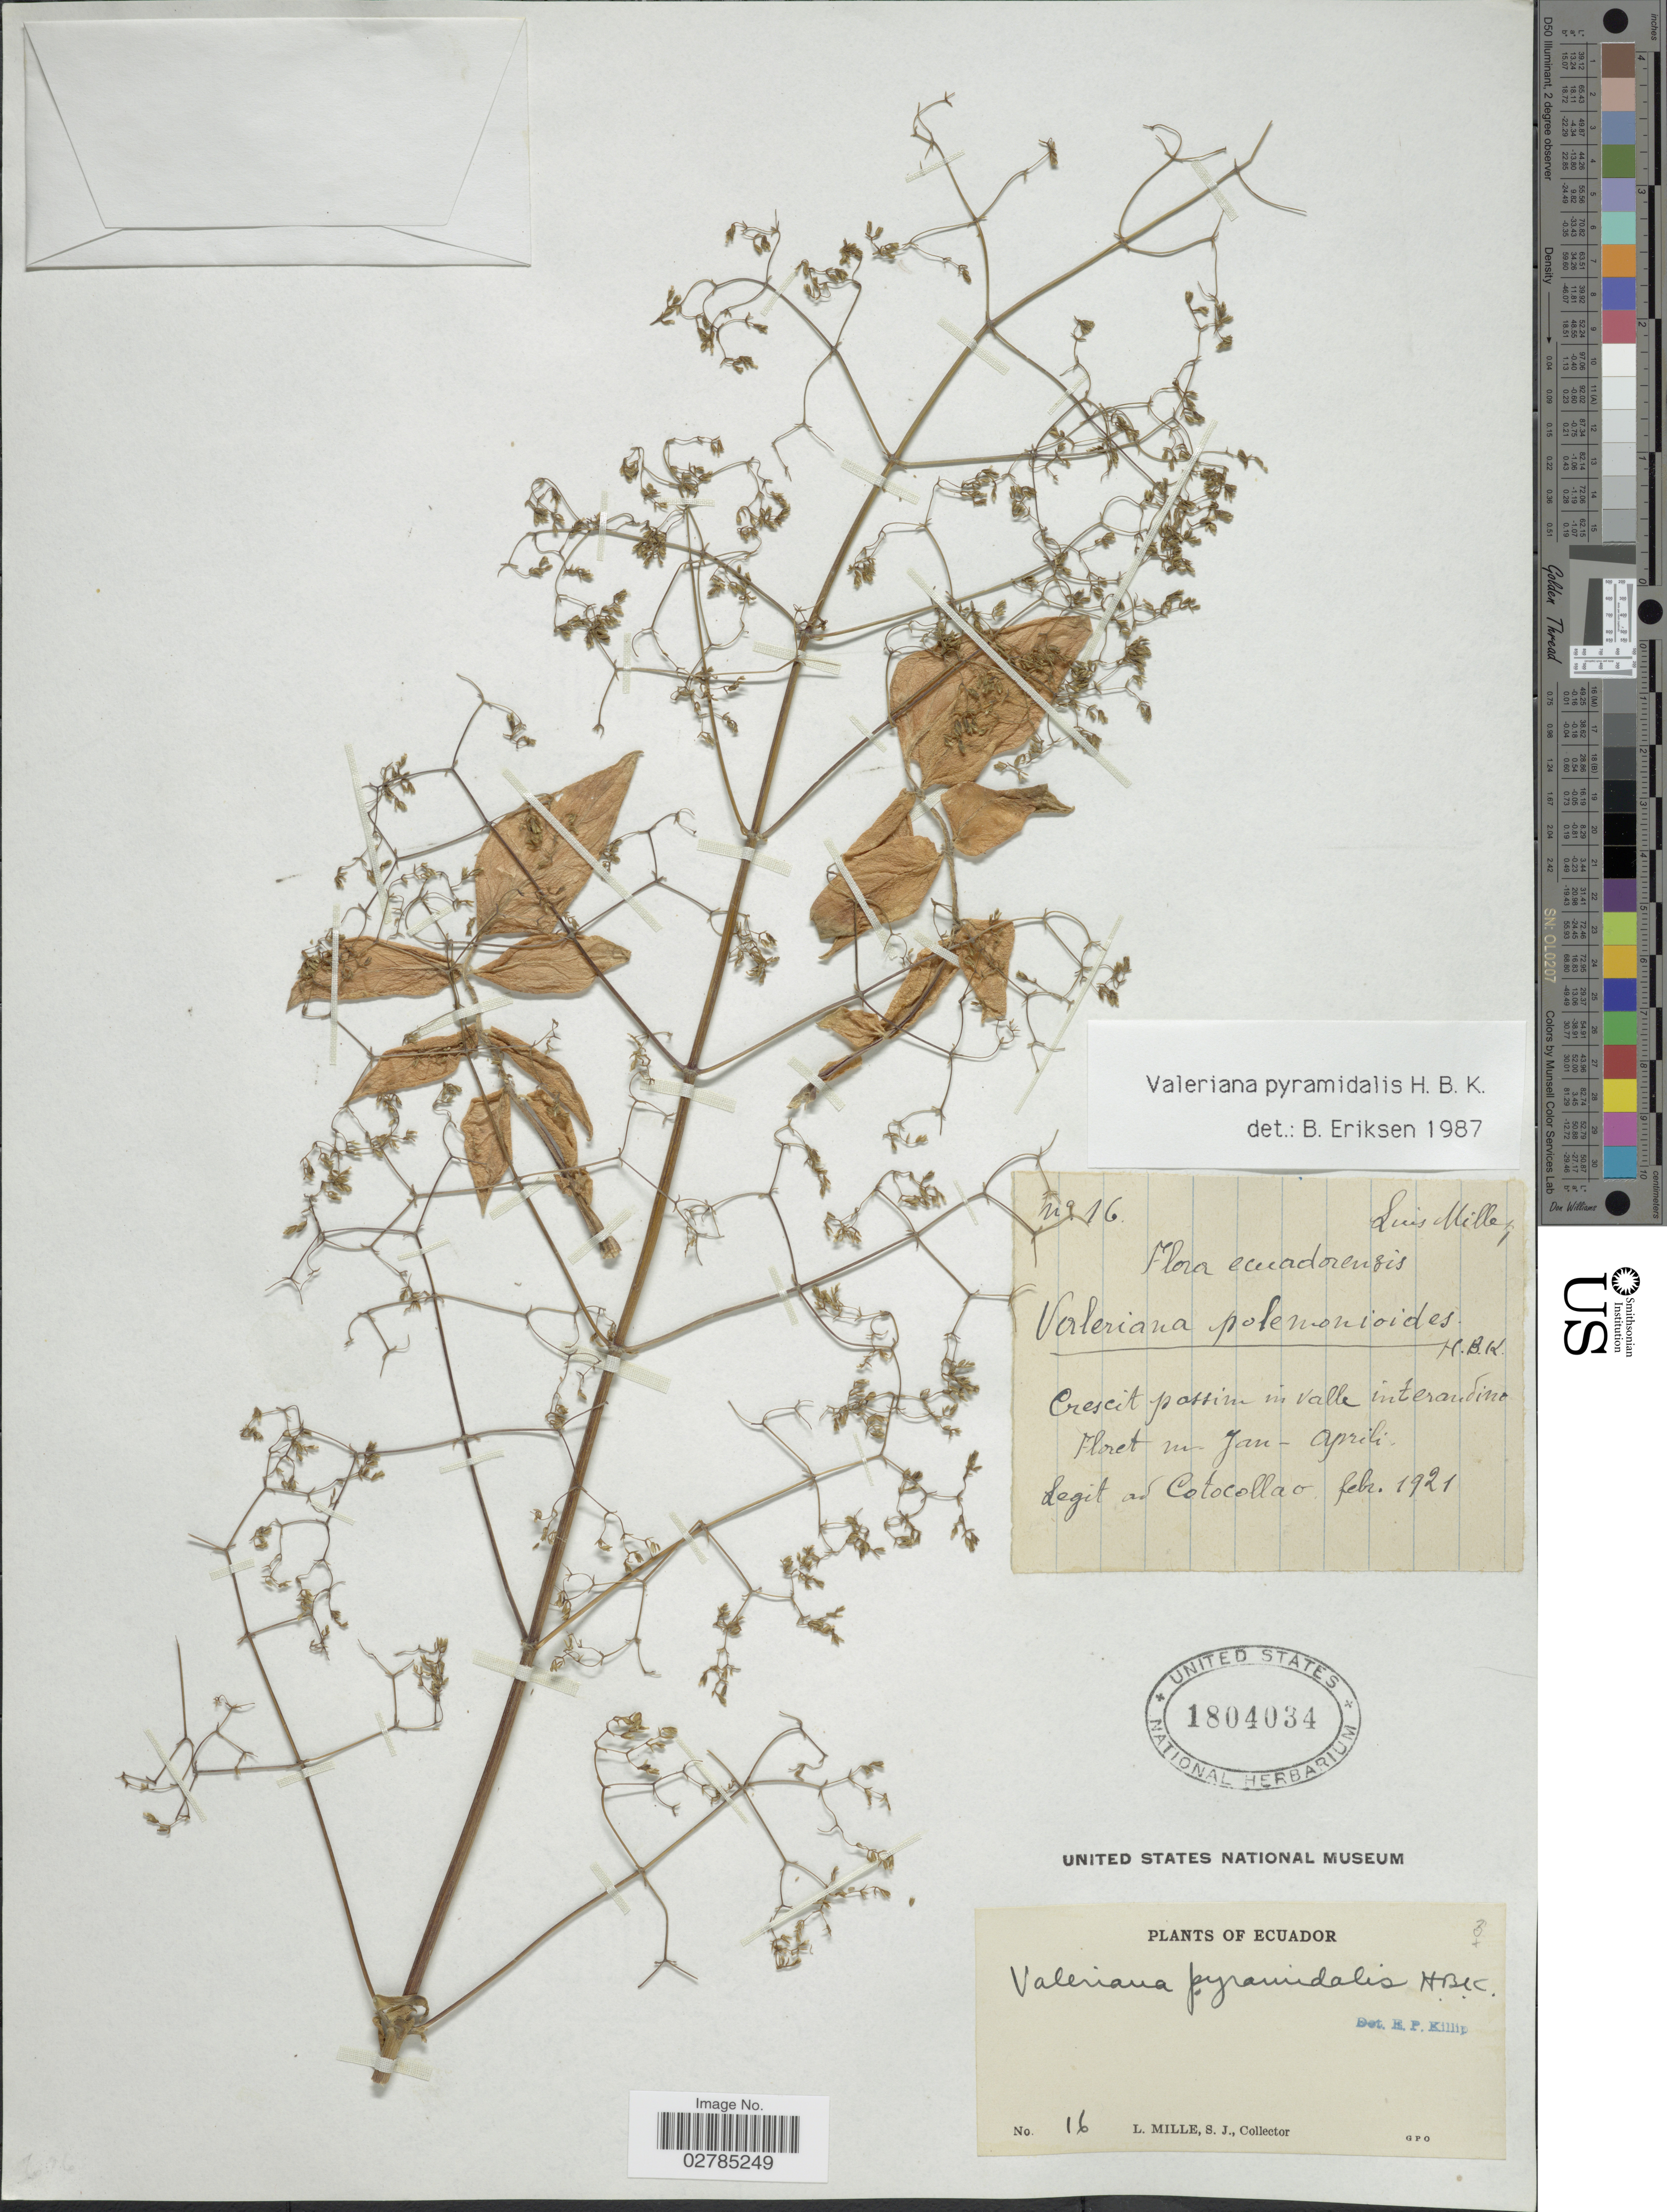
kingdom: Plantae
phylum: Tracheophyta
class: Magnoliopsida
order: Dipsacales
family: Caprifoliaceae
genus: Valeriana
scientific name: Valeriana pyramidalis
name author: Kunth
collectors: L. Mille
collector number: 16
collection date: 1921-02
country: Ecuador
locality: passim in valle interandino ad Cotocollao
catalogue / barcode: US 1804034